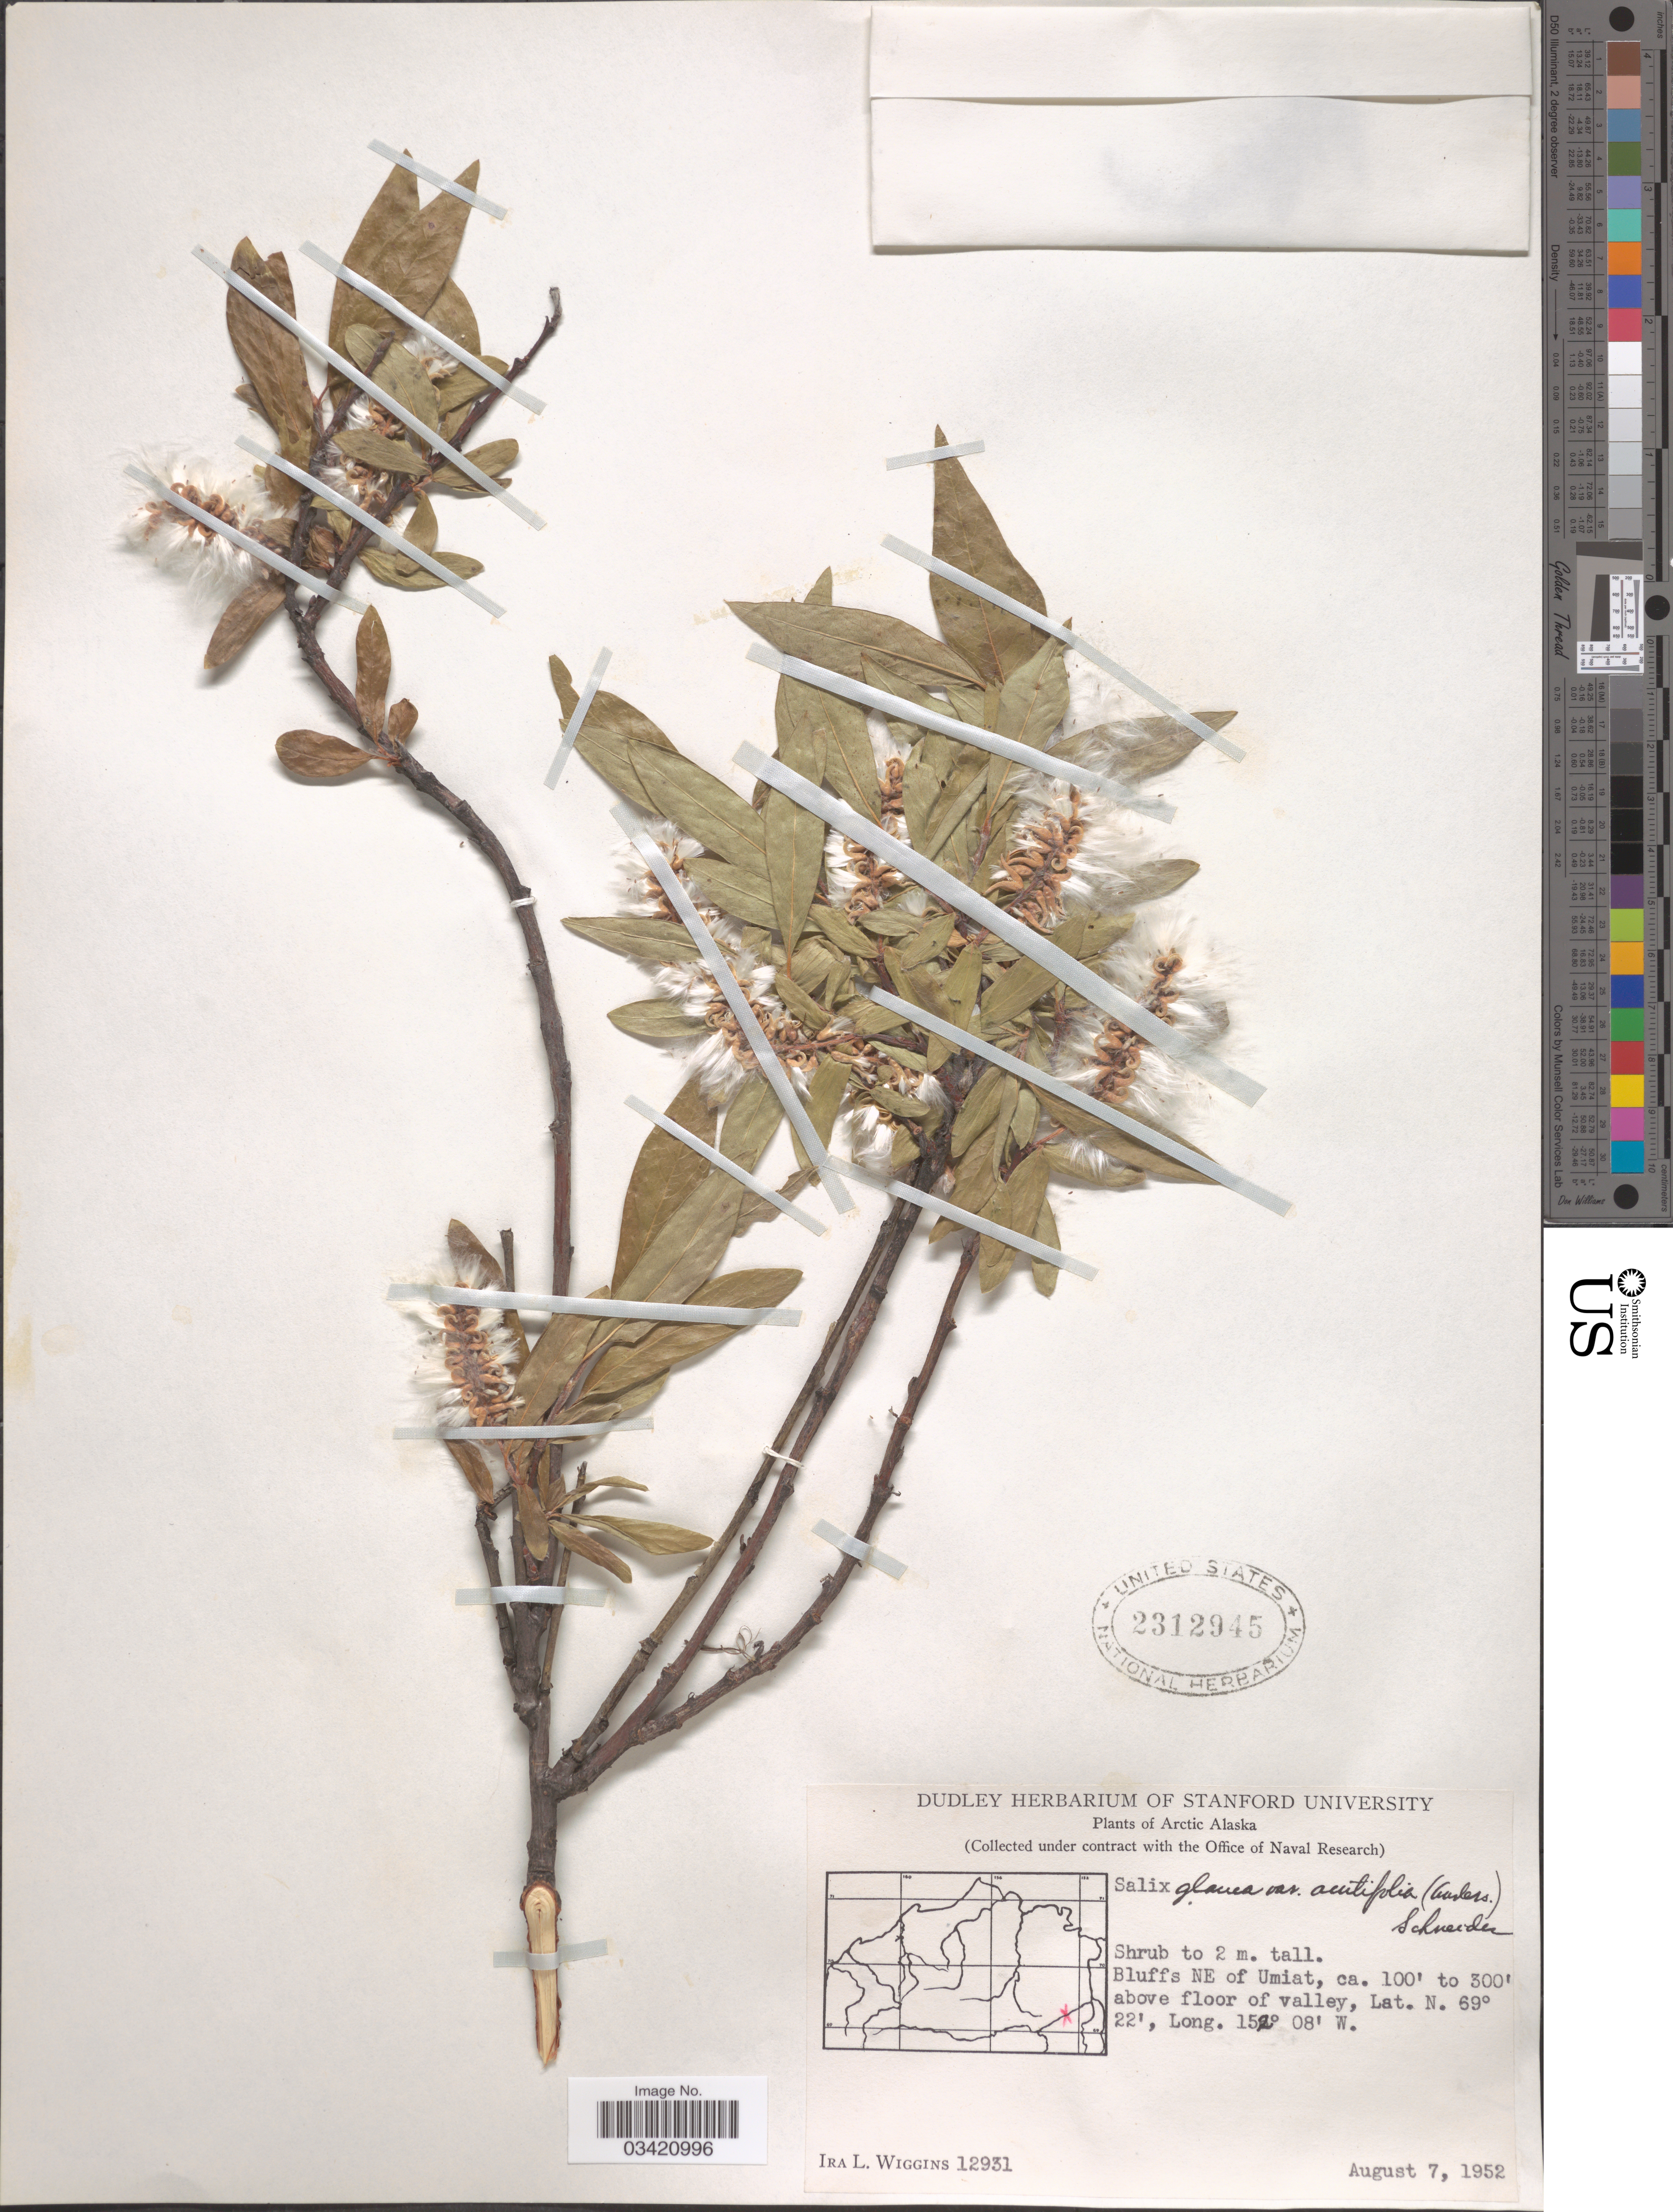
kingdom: Plantae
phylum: Tracheophyta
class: Magnoliopsida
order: Malpighiales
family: Salicaceae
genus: Salix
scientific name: Salix glauca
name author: L.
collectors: I. L. Wiggins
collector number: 12931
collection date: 1952-08-07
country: United States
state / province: Alaska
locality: Arctic Alaska. Bluffs NE of Umiat, above floor of valley.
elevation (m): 30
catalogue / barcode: US 2312945